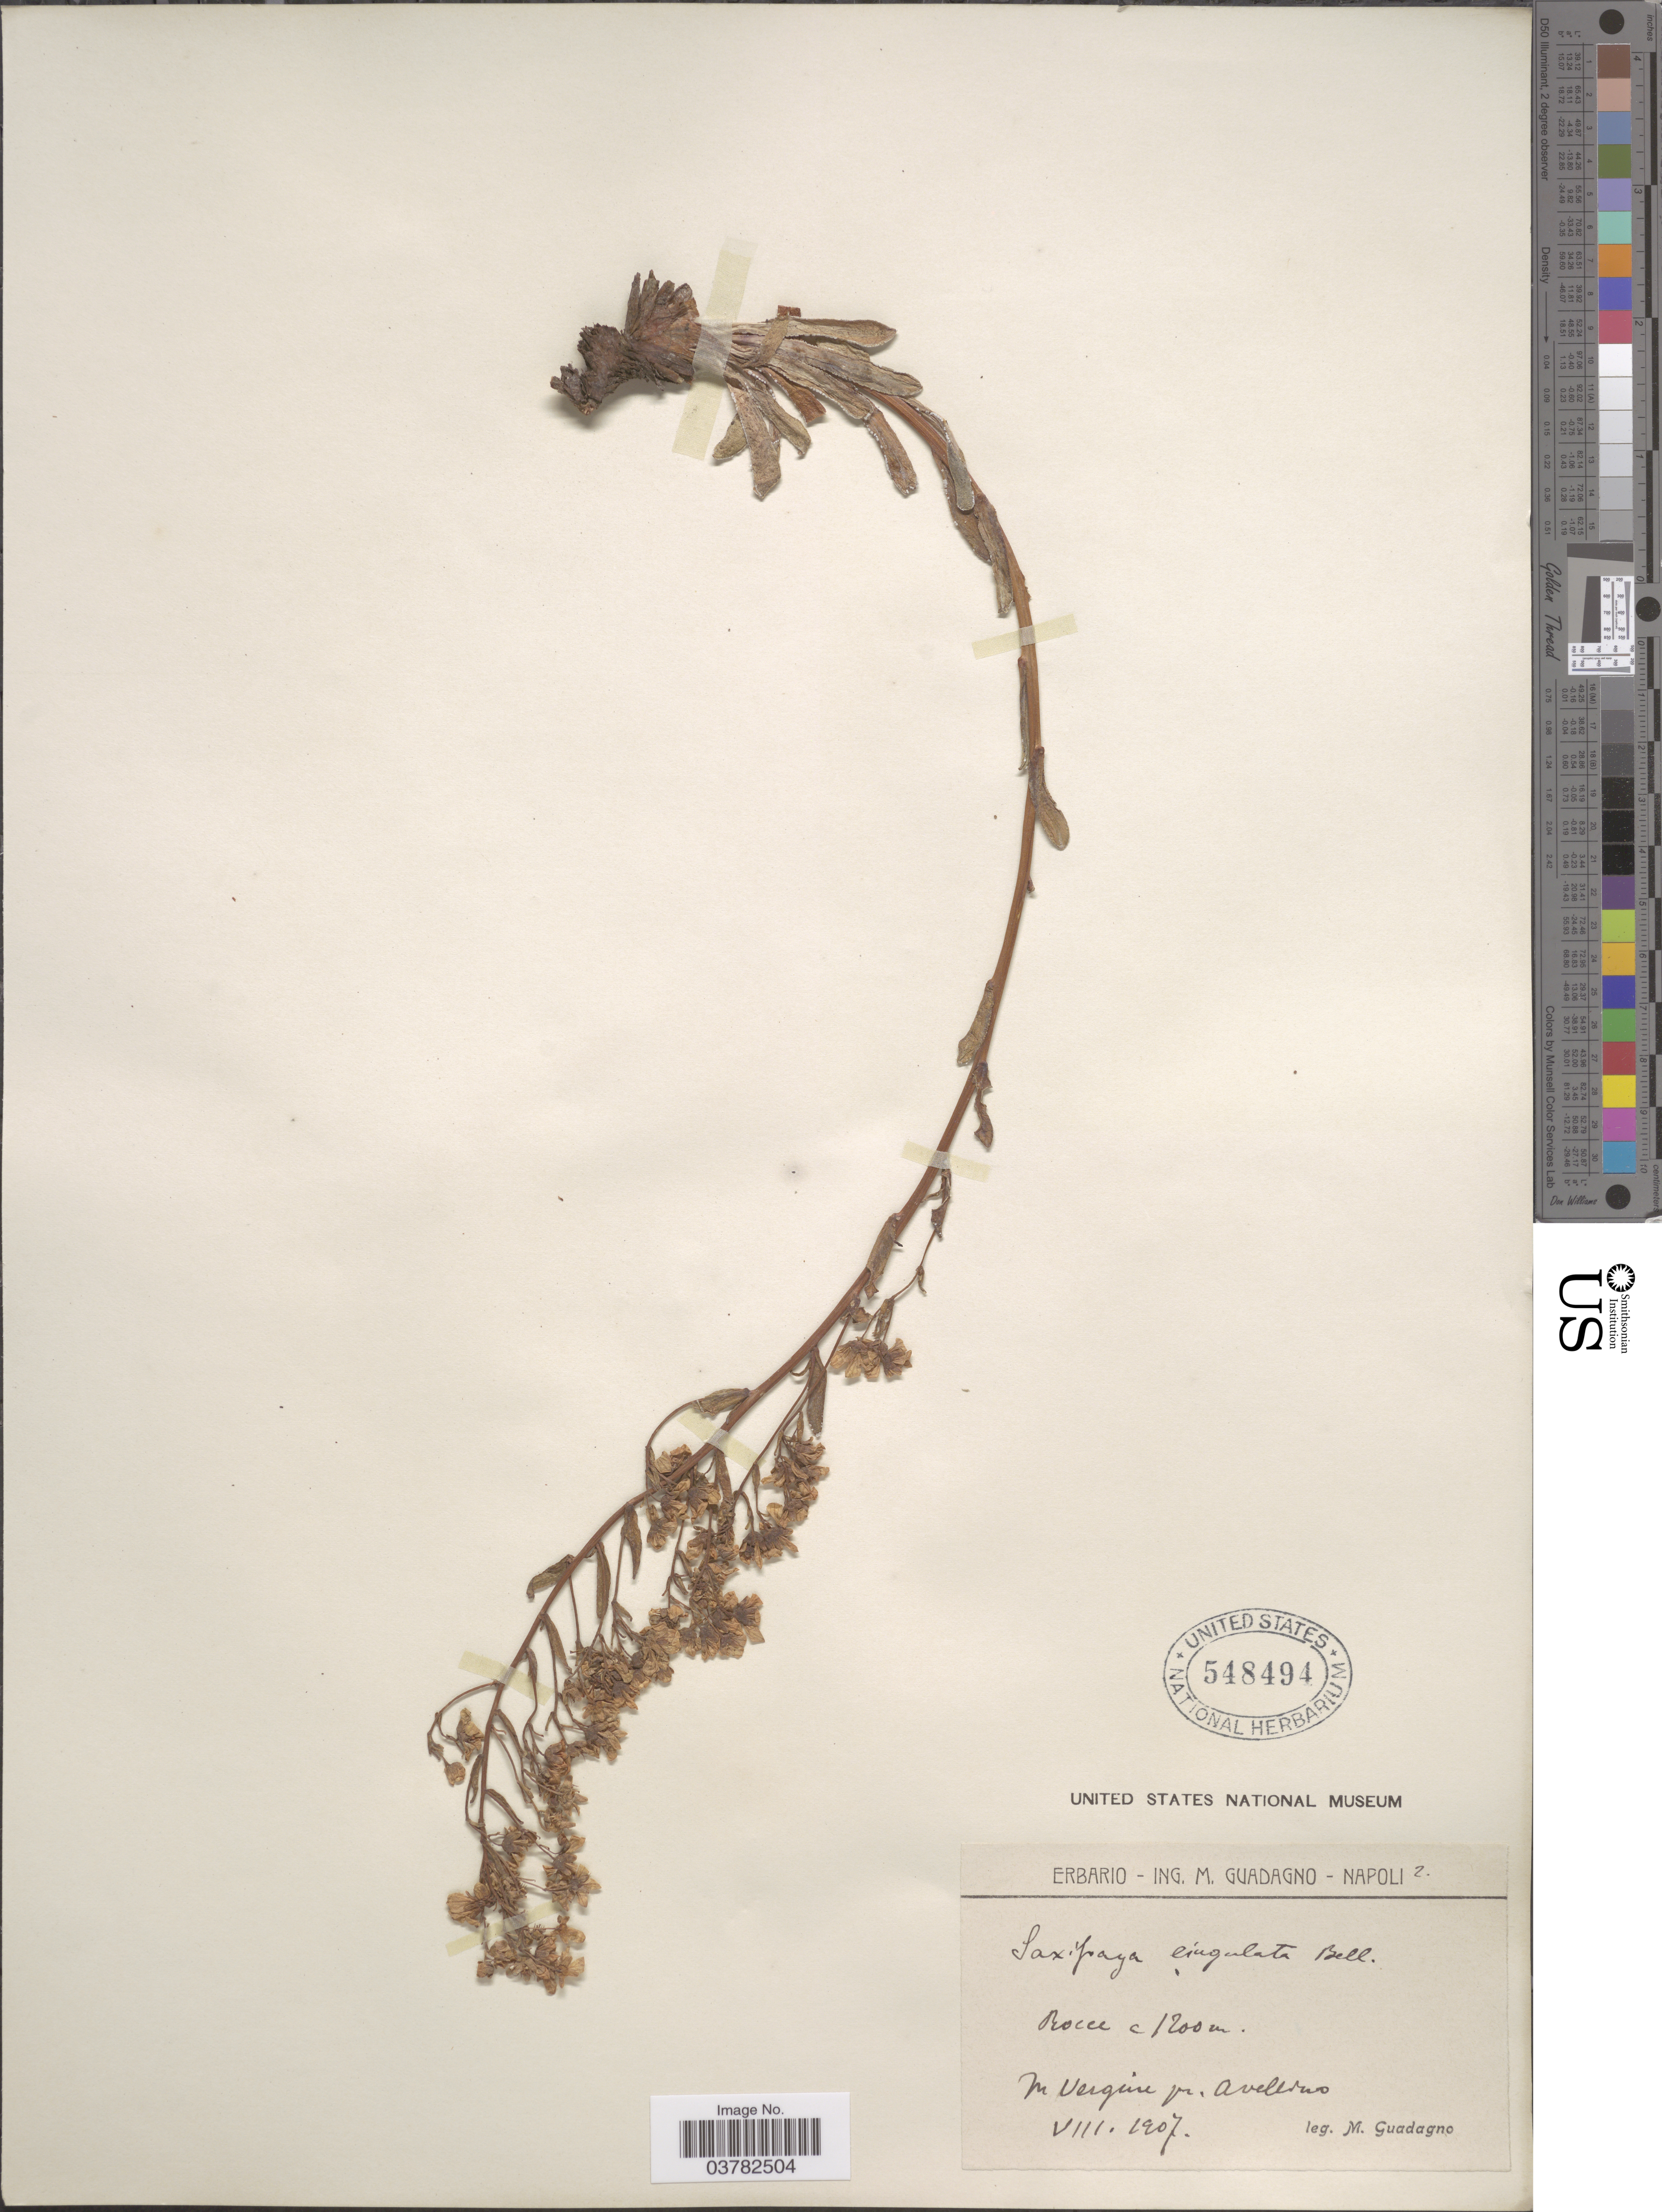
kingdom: Plantae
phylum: Tracheophyta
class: Magnoliopsida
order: Saxifragales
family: Saxifragaceae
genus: Saxifraga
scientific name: Saxifraga lingulata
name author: Bellardi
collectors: M. Guadagno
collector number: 2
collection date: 1907-08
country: Italy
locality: M Vergine pr. Avellino.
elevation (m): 1200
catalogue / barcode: US 548494